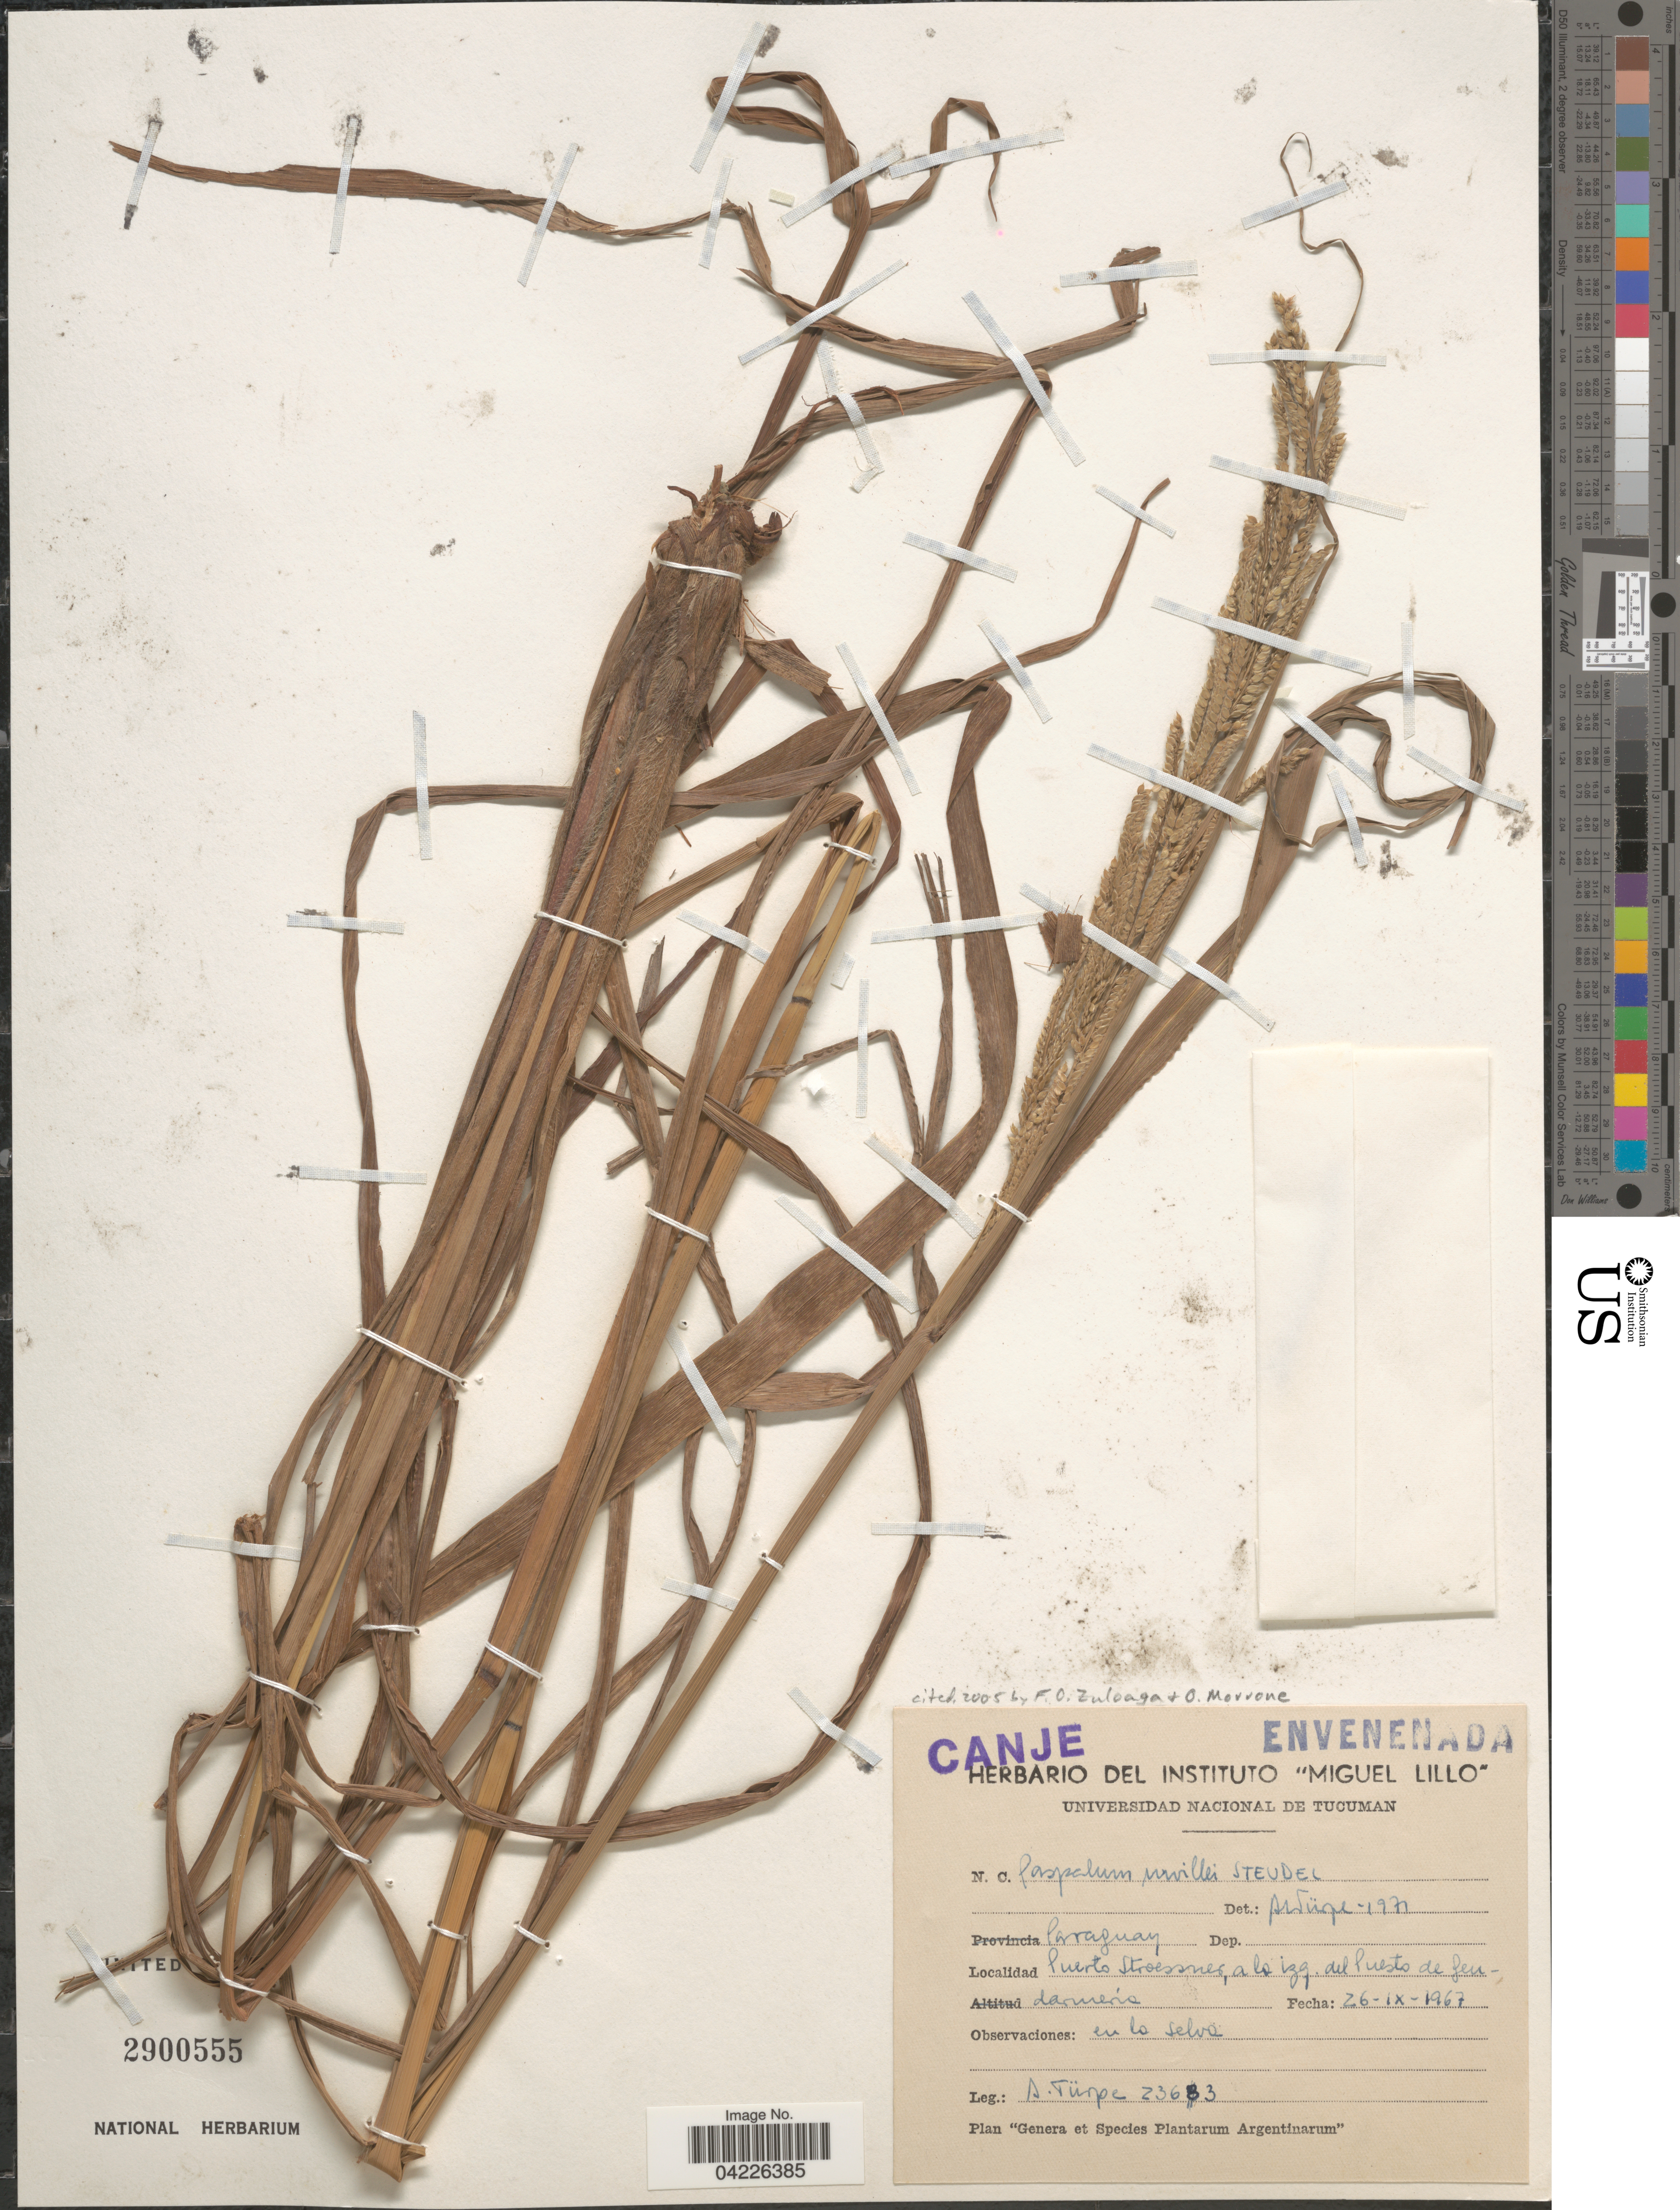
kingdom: Plantae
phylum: Tracheophyta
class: Liliopsida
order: Poales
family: Poaceae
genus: Paspalum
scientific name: Paspalum urvillei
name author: Steud.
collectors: A. Turpe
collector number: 23683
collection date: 1967-09-26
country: Paraguay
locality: Puerto Stroessner, a la izq. del Puesto de Gendarmería.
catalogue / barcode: US 2900555